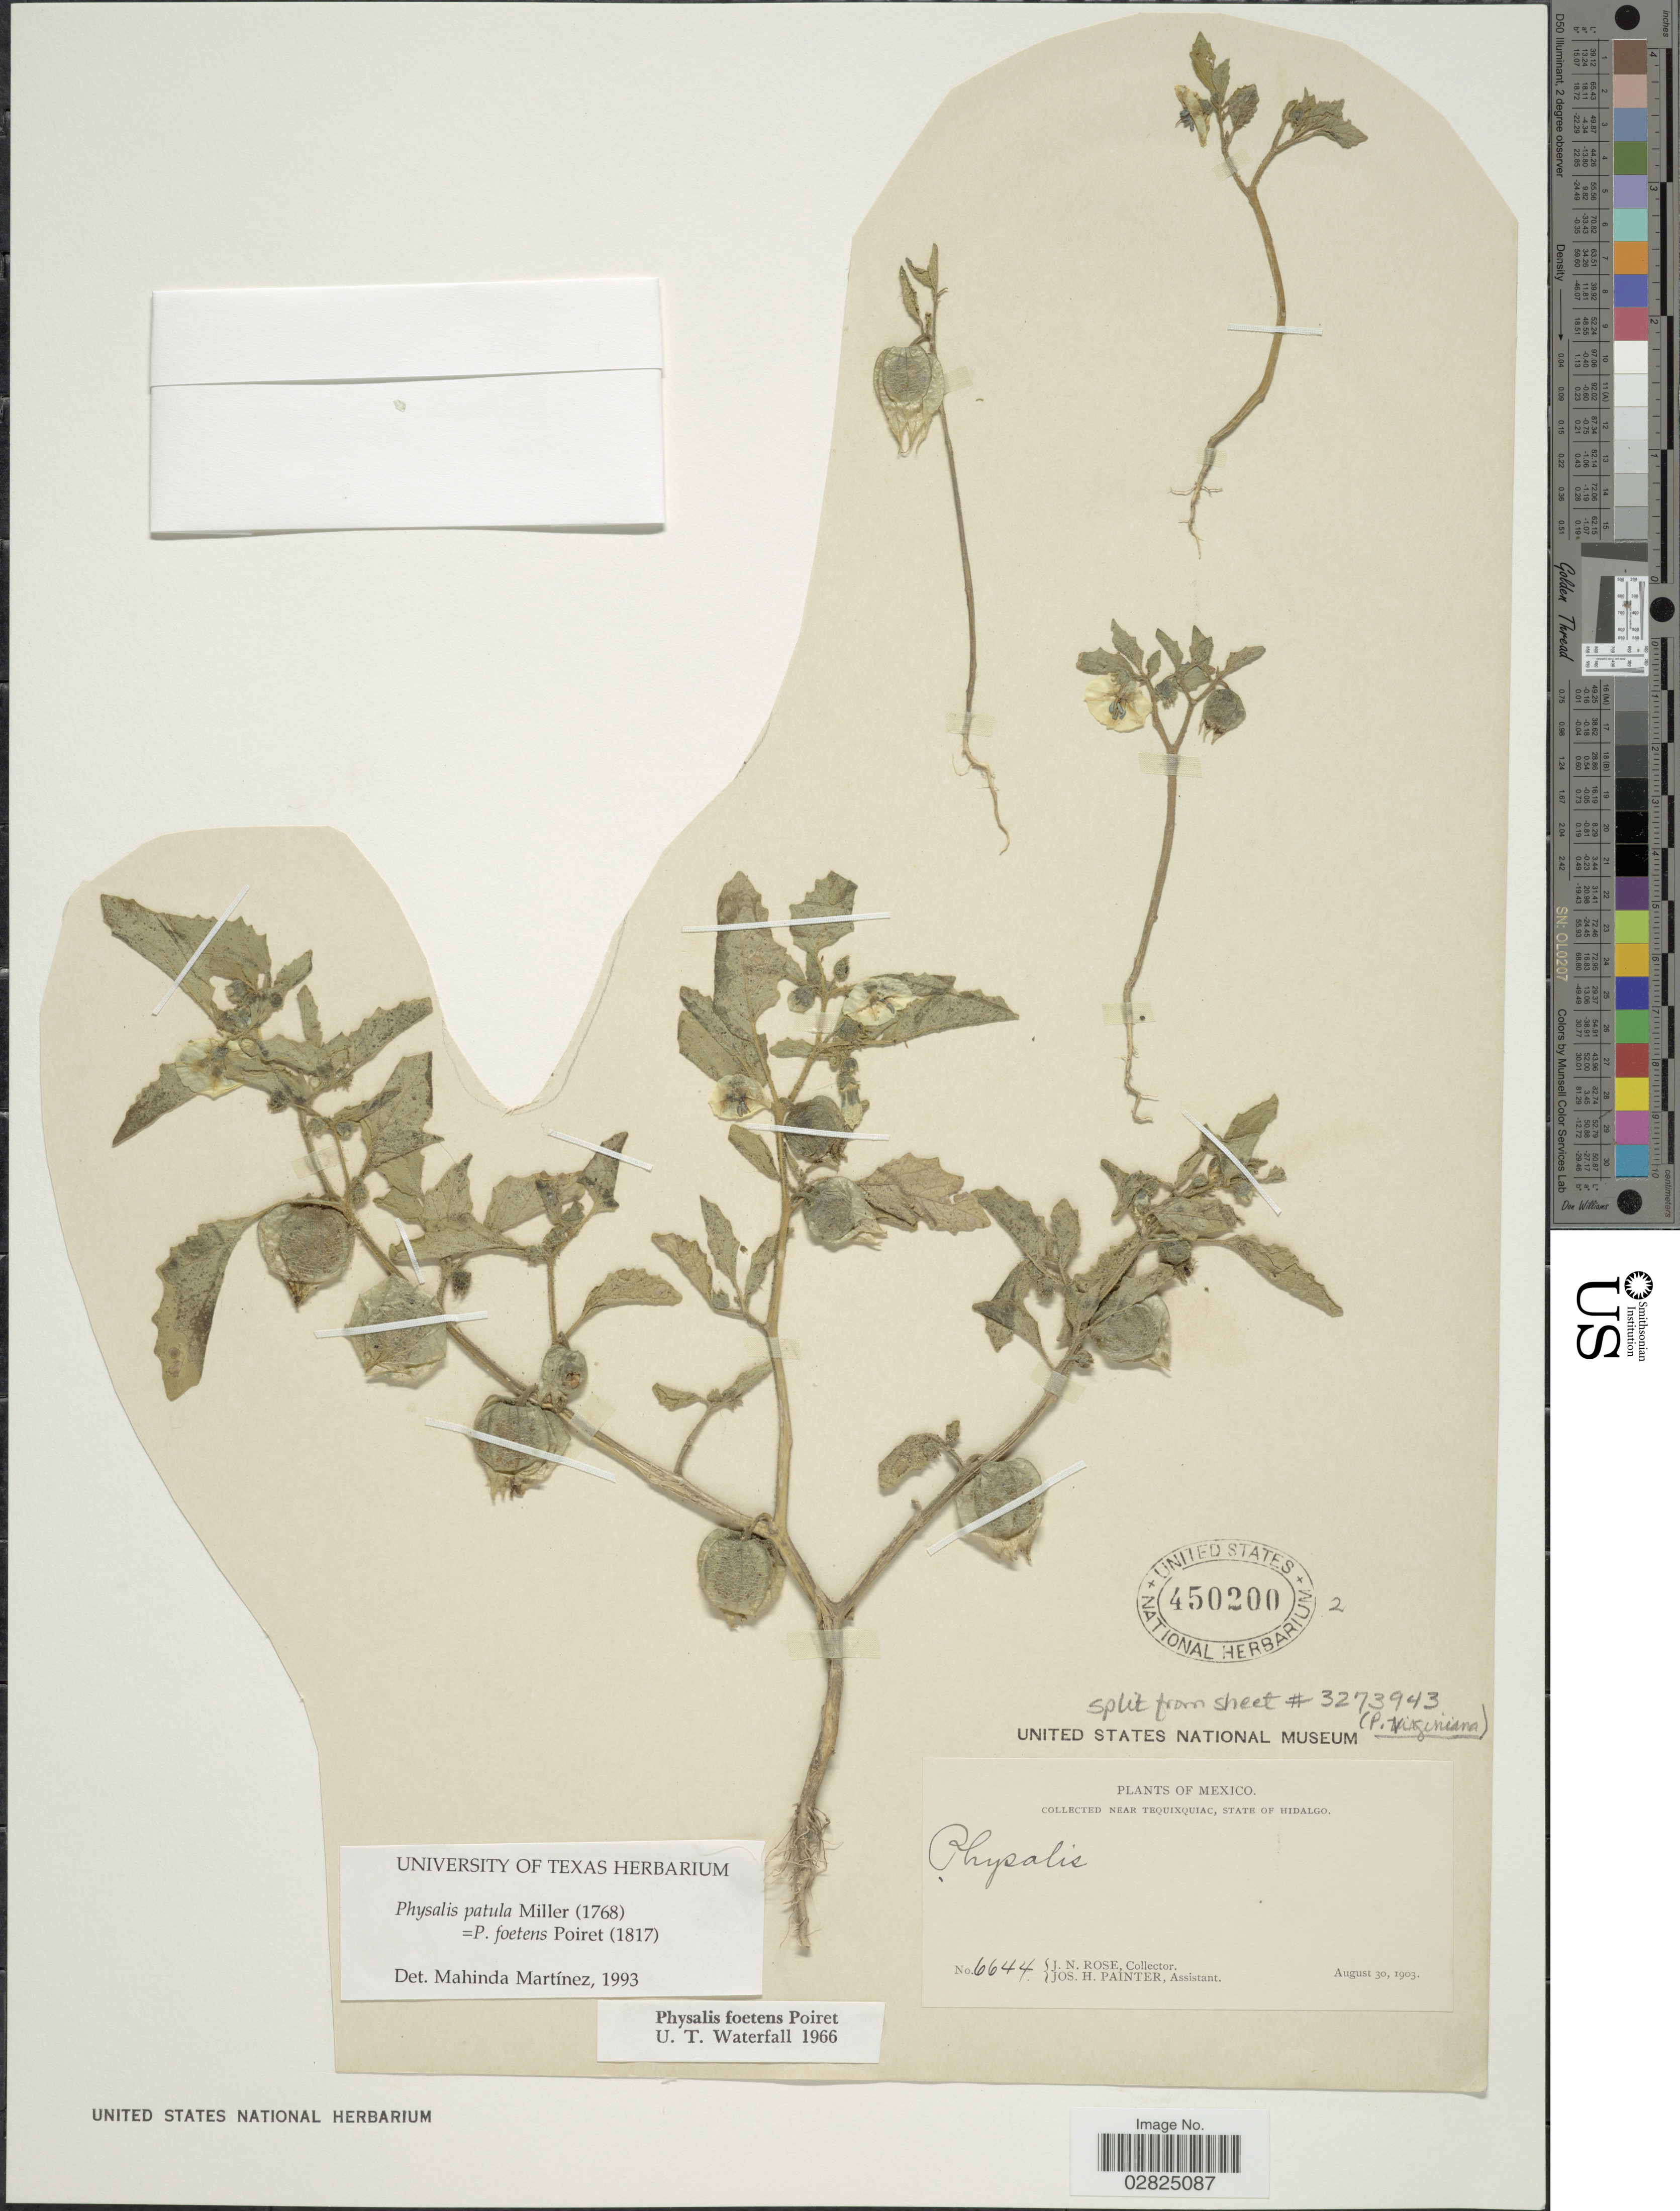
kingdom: Plantae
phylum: Tracheophyta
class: Magnoliopsida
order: Solanales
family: Solanaceae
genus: Physalis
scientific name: Physalis patula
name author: Mill.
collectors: J. N. Rose & J. H. Painter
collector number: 6644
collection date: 1903-08-30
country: Mexico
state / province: Hidalgo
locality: Near Tequixquiac.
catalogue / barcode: US 450200